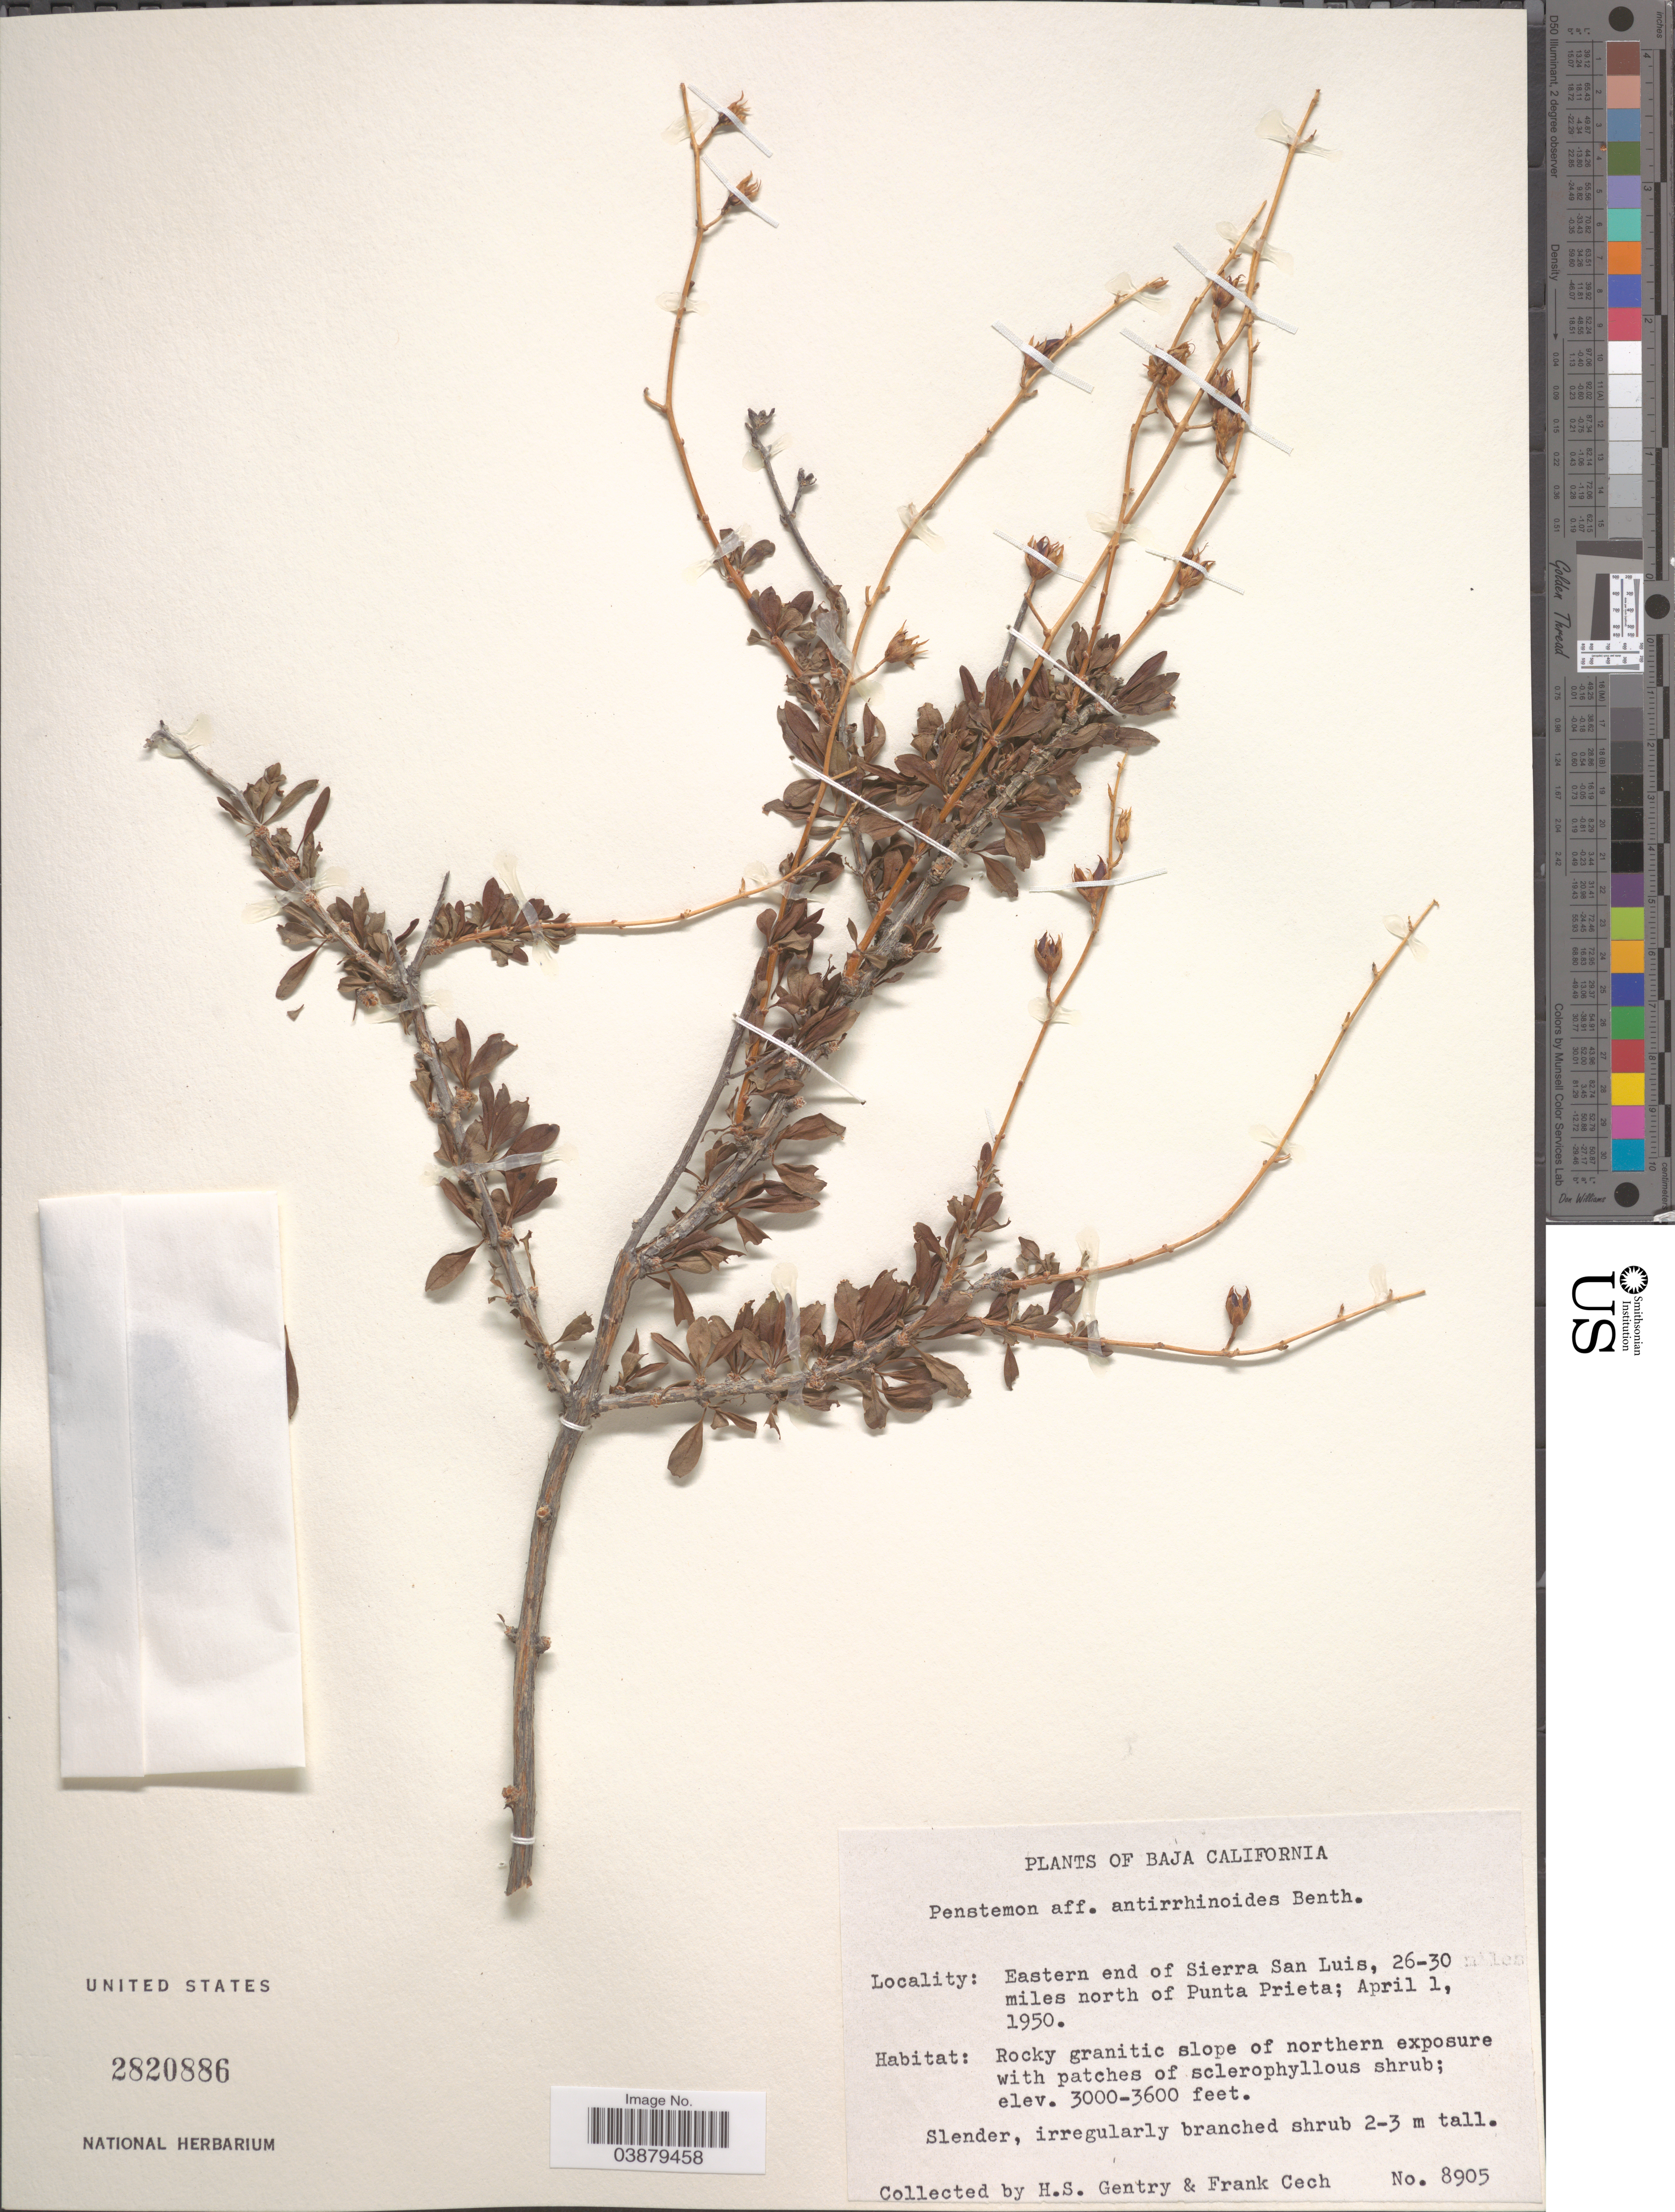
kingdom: Plantae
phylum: Tracheophyta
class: Magnoliopsida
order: Lamiales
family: Plantaginaceae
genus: Penstemon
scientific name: Penstemon antirrhinoides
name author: Benth.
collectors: H. S. Gentry & F. Cech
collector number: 8905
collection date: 1950-04-01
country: Mexico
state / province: Baja California Norte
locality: Eastern end of Sierra San Luis, 26-30 miles north of Punta Prieta.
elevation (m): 914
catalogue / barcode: US 2820886